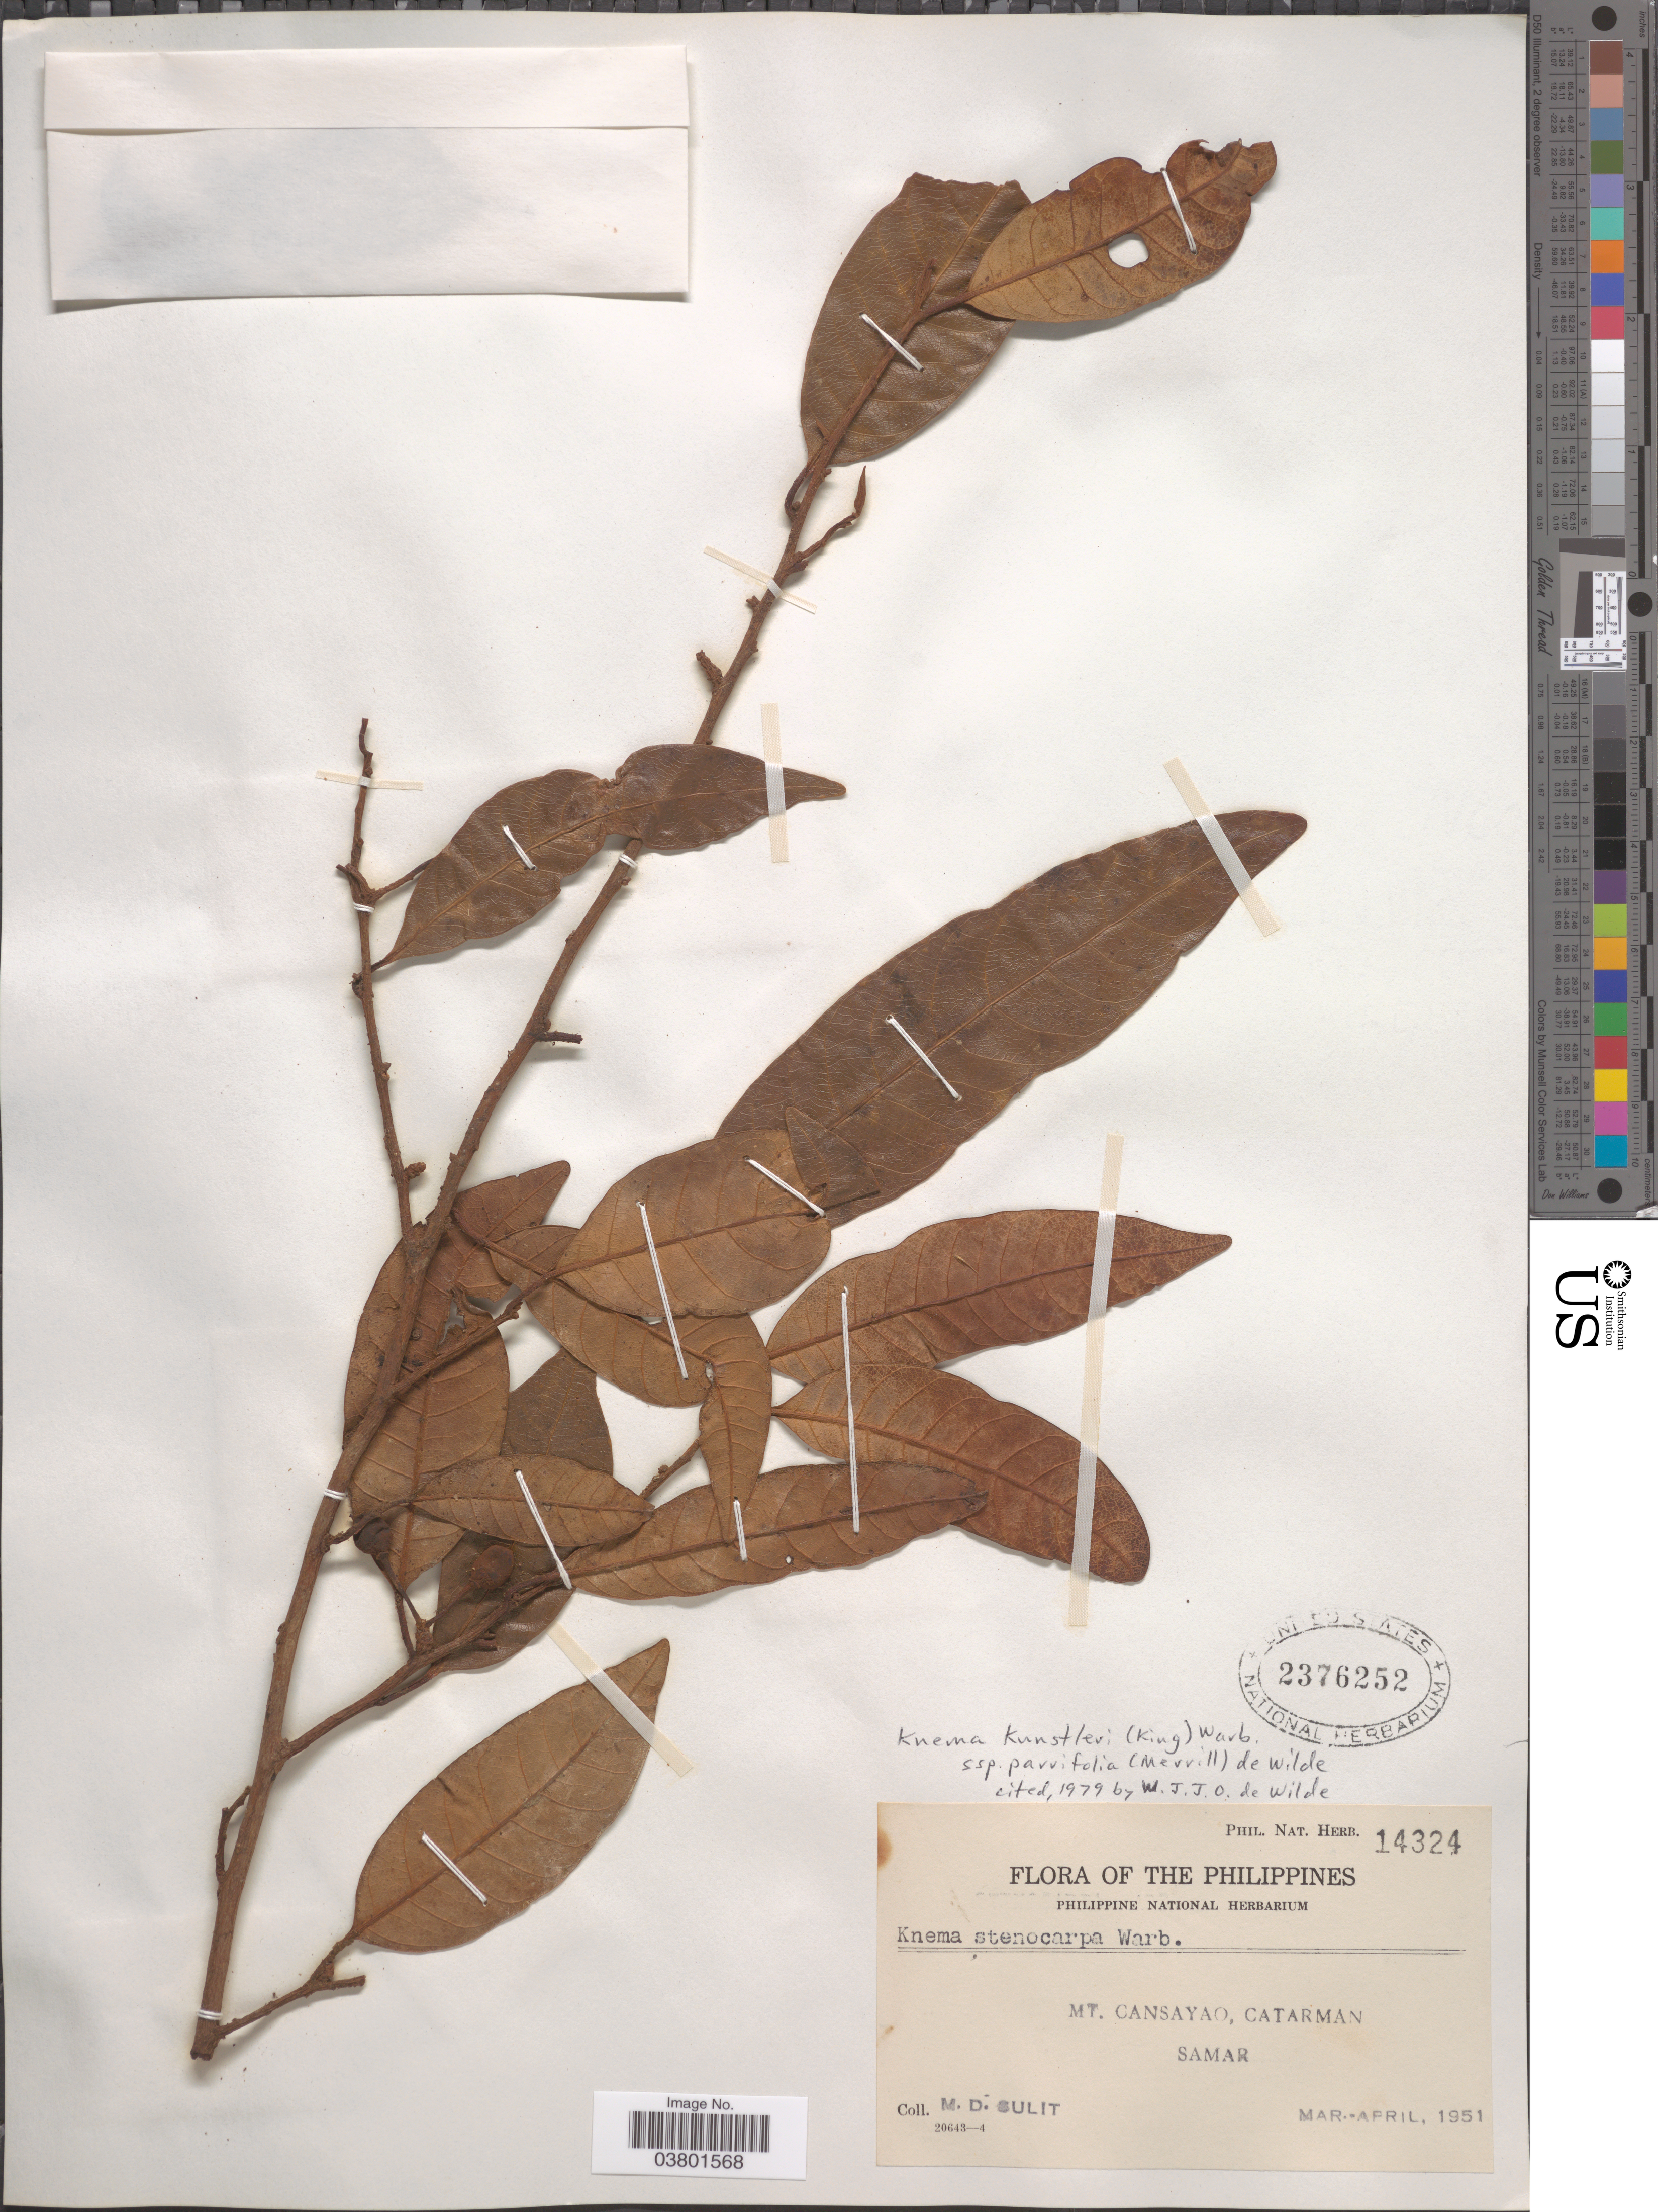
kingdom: Plantae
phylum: Tracheophyta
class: Magnoliopsida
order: Magnoliales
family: Myristicaceae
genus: Knema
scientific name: Knema kunstleri subsp. parvifolia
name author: (Merr.) W.J. de Wilde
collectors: M. Sulit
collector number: Phil. Nat. Herb. 14324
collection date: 1951-03/1951-04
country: Philippines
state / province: Eastern Visayas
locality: Mt. Cansayao, Catarman. Samar.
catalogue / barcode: US 2376252